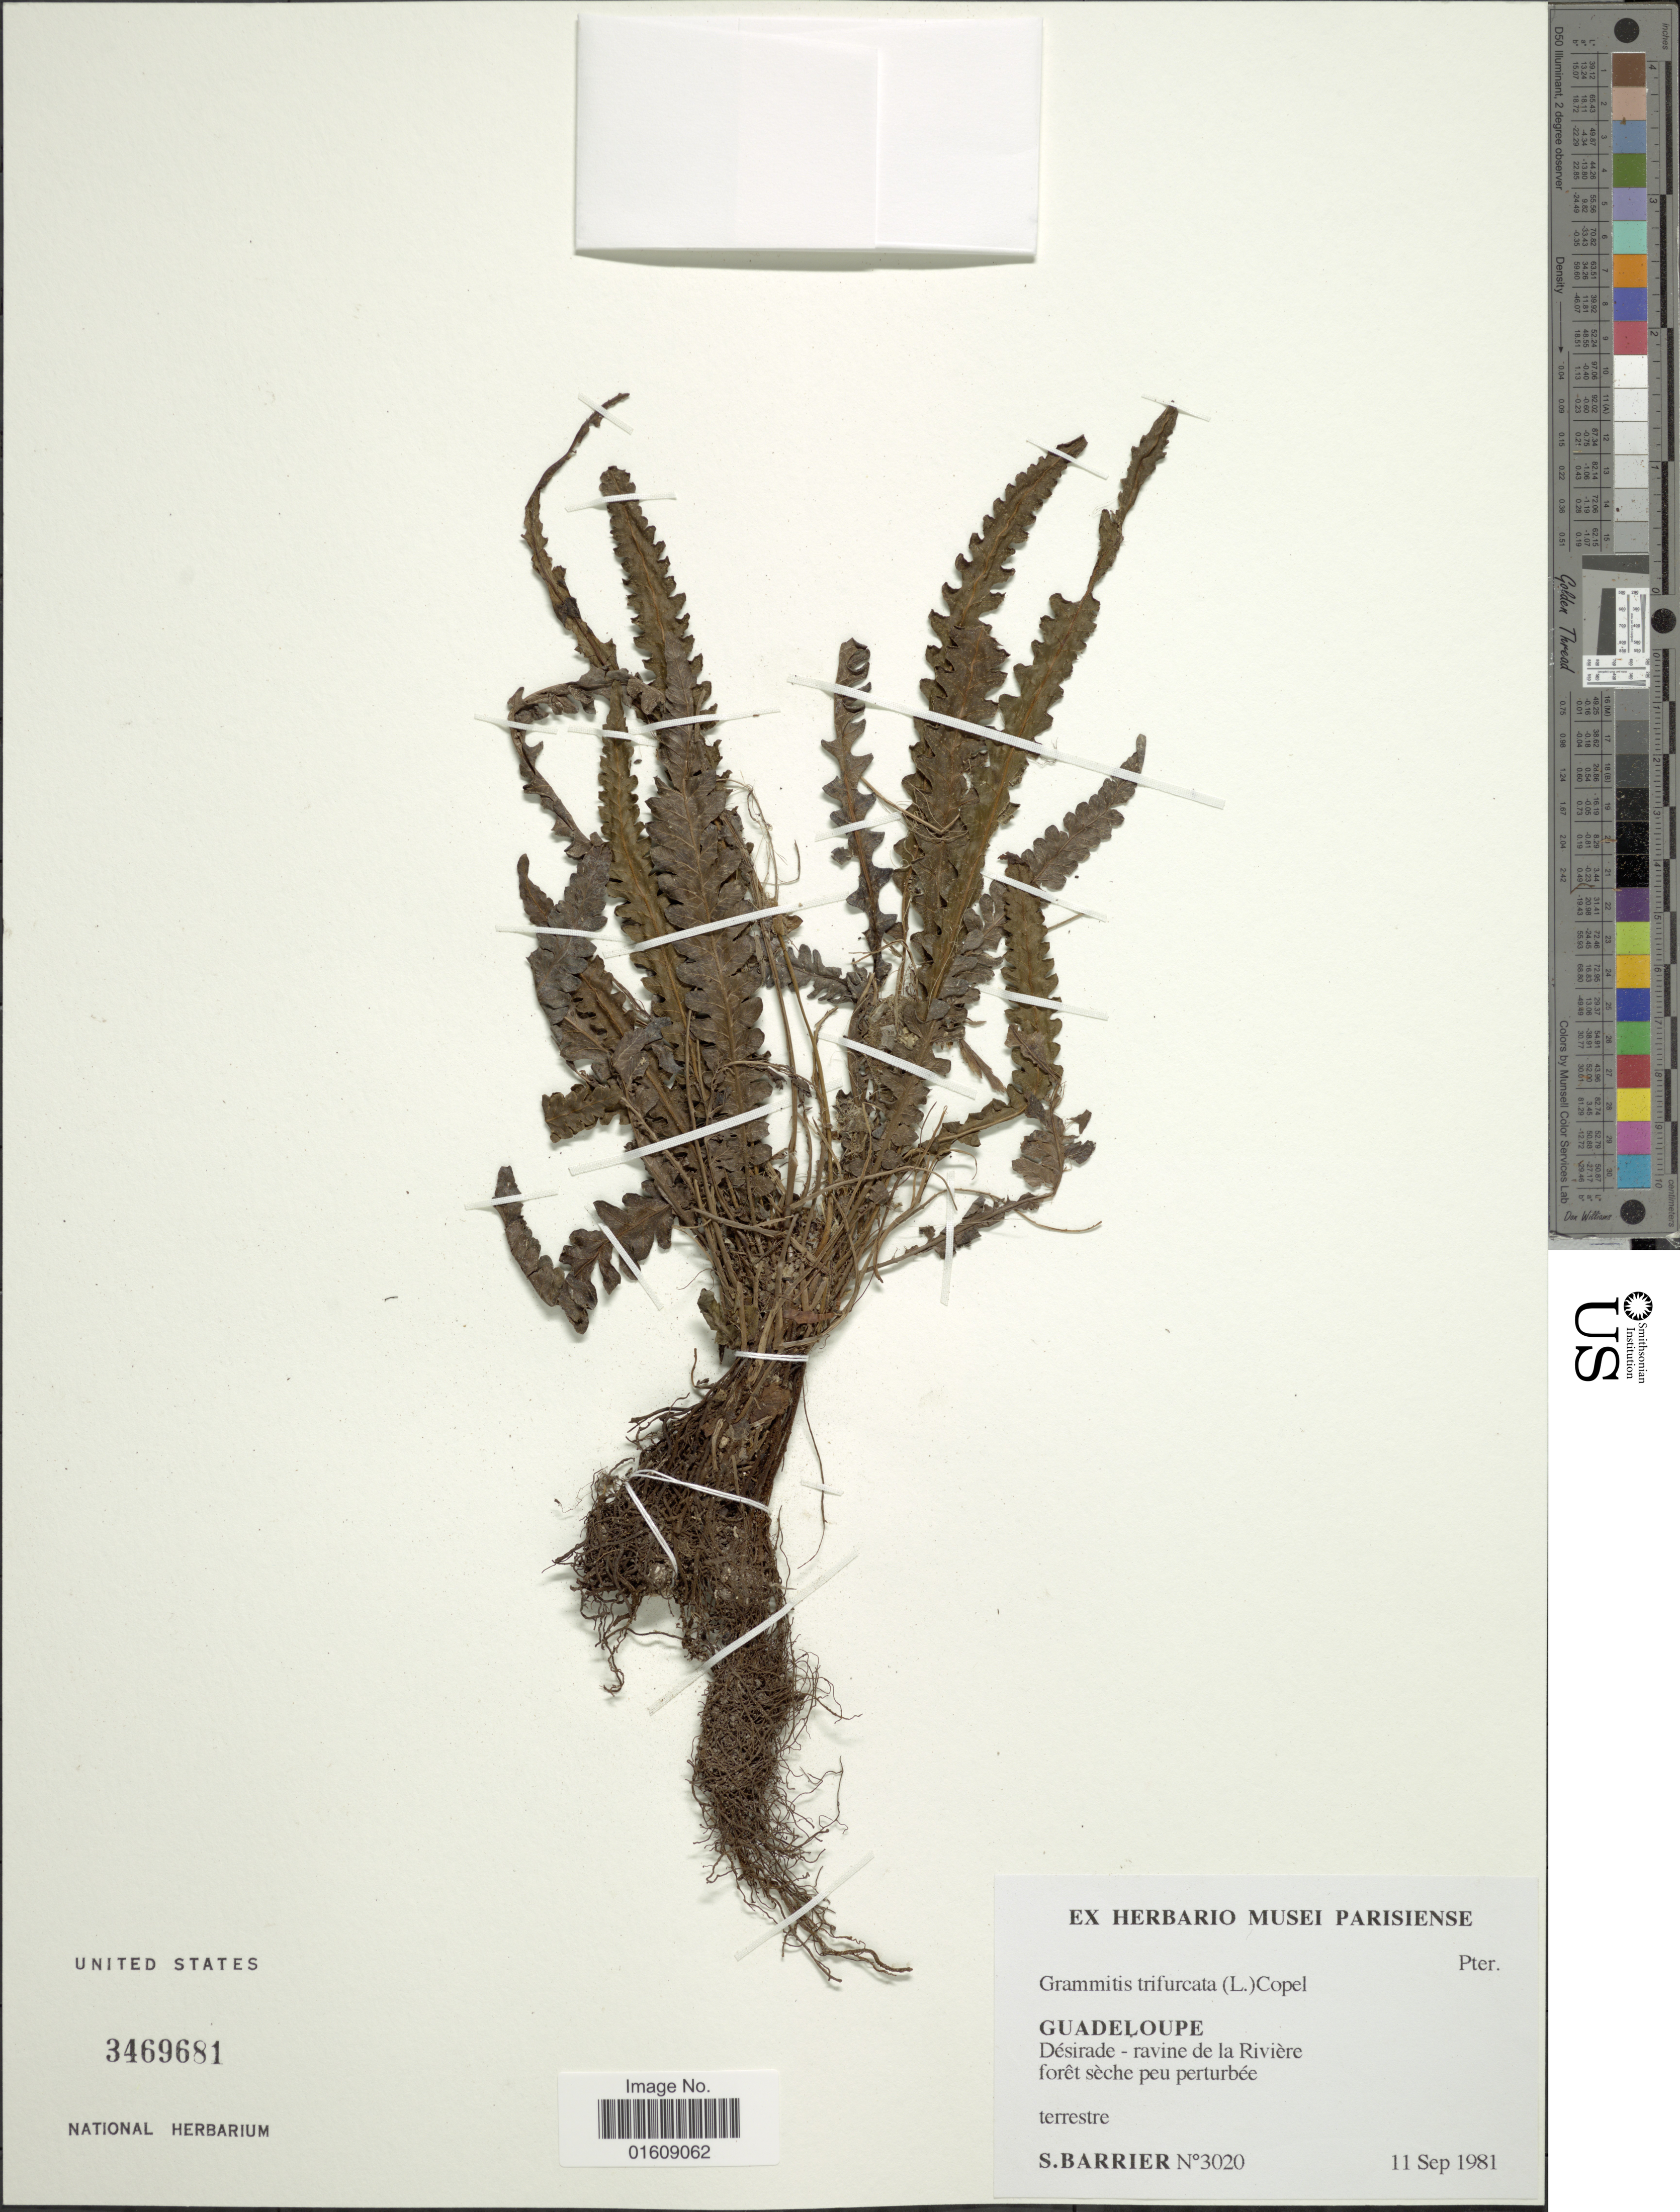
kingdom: Plantae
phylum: Tracheophyta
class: Polypodiopsida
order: Polypodiales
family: Polypodiaceae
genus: Enterosora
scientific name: Enterosora trifurcata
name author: (L.) L.E. Bishop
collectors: S. Barrier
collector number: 3020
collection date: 1981-09-11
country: Guadeloupe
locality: Guadeloupe, Désirade - ravinve de la Riviére forêt s;eche peu pertubée.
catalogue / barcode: US 3469681